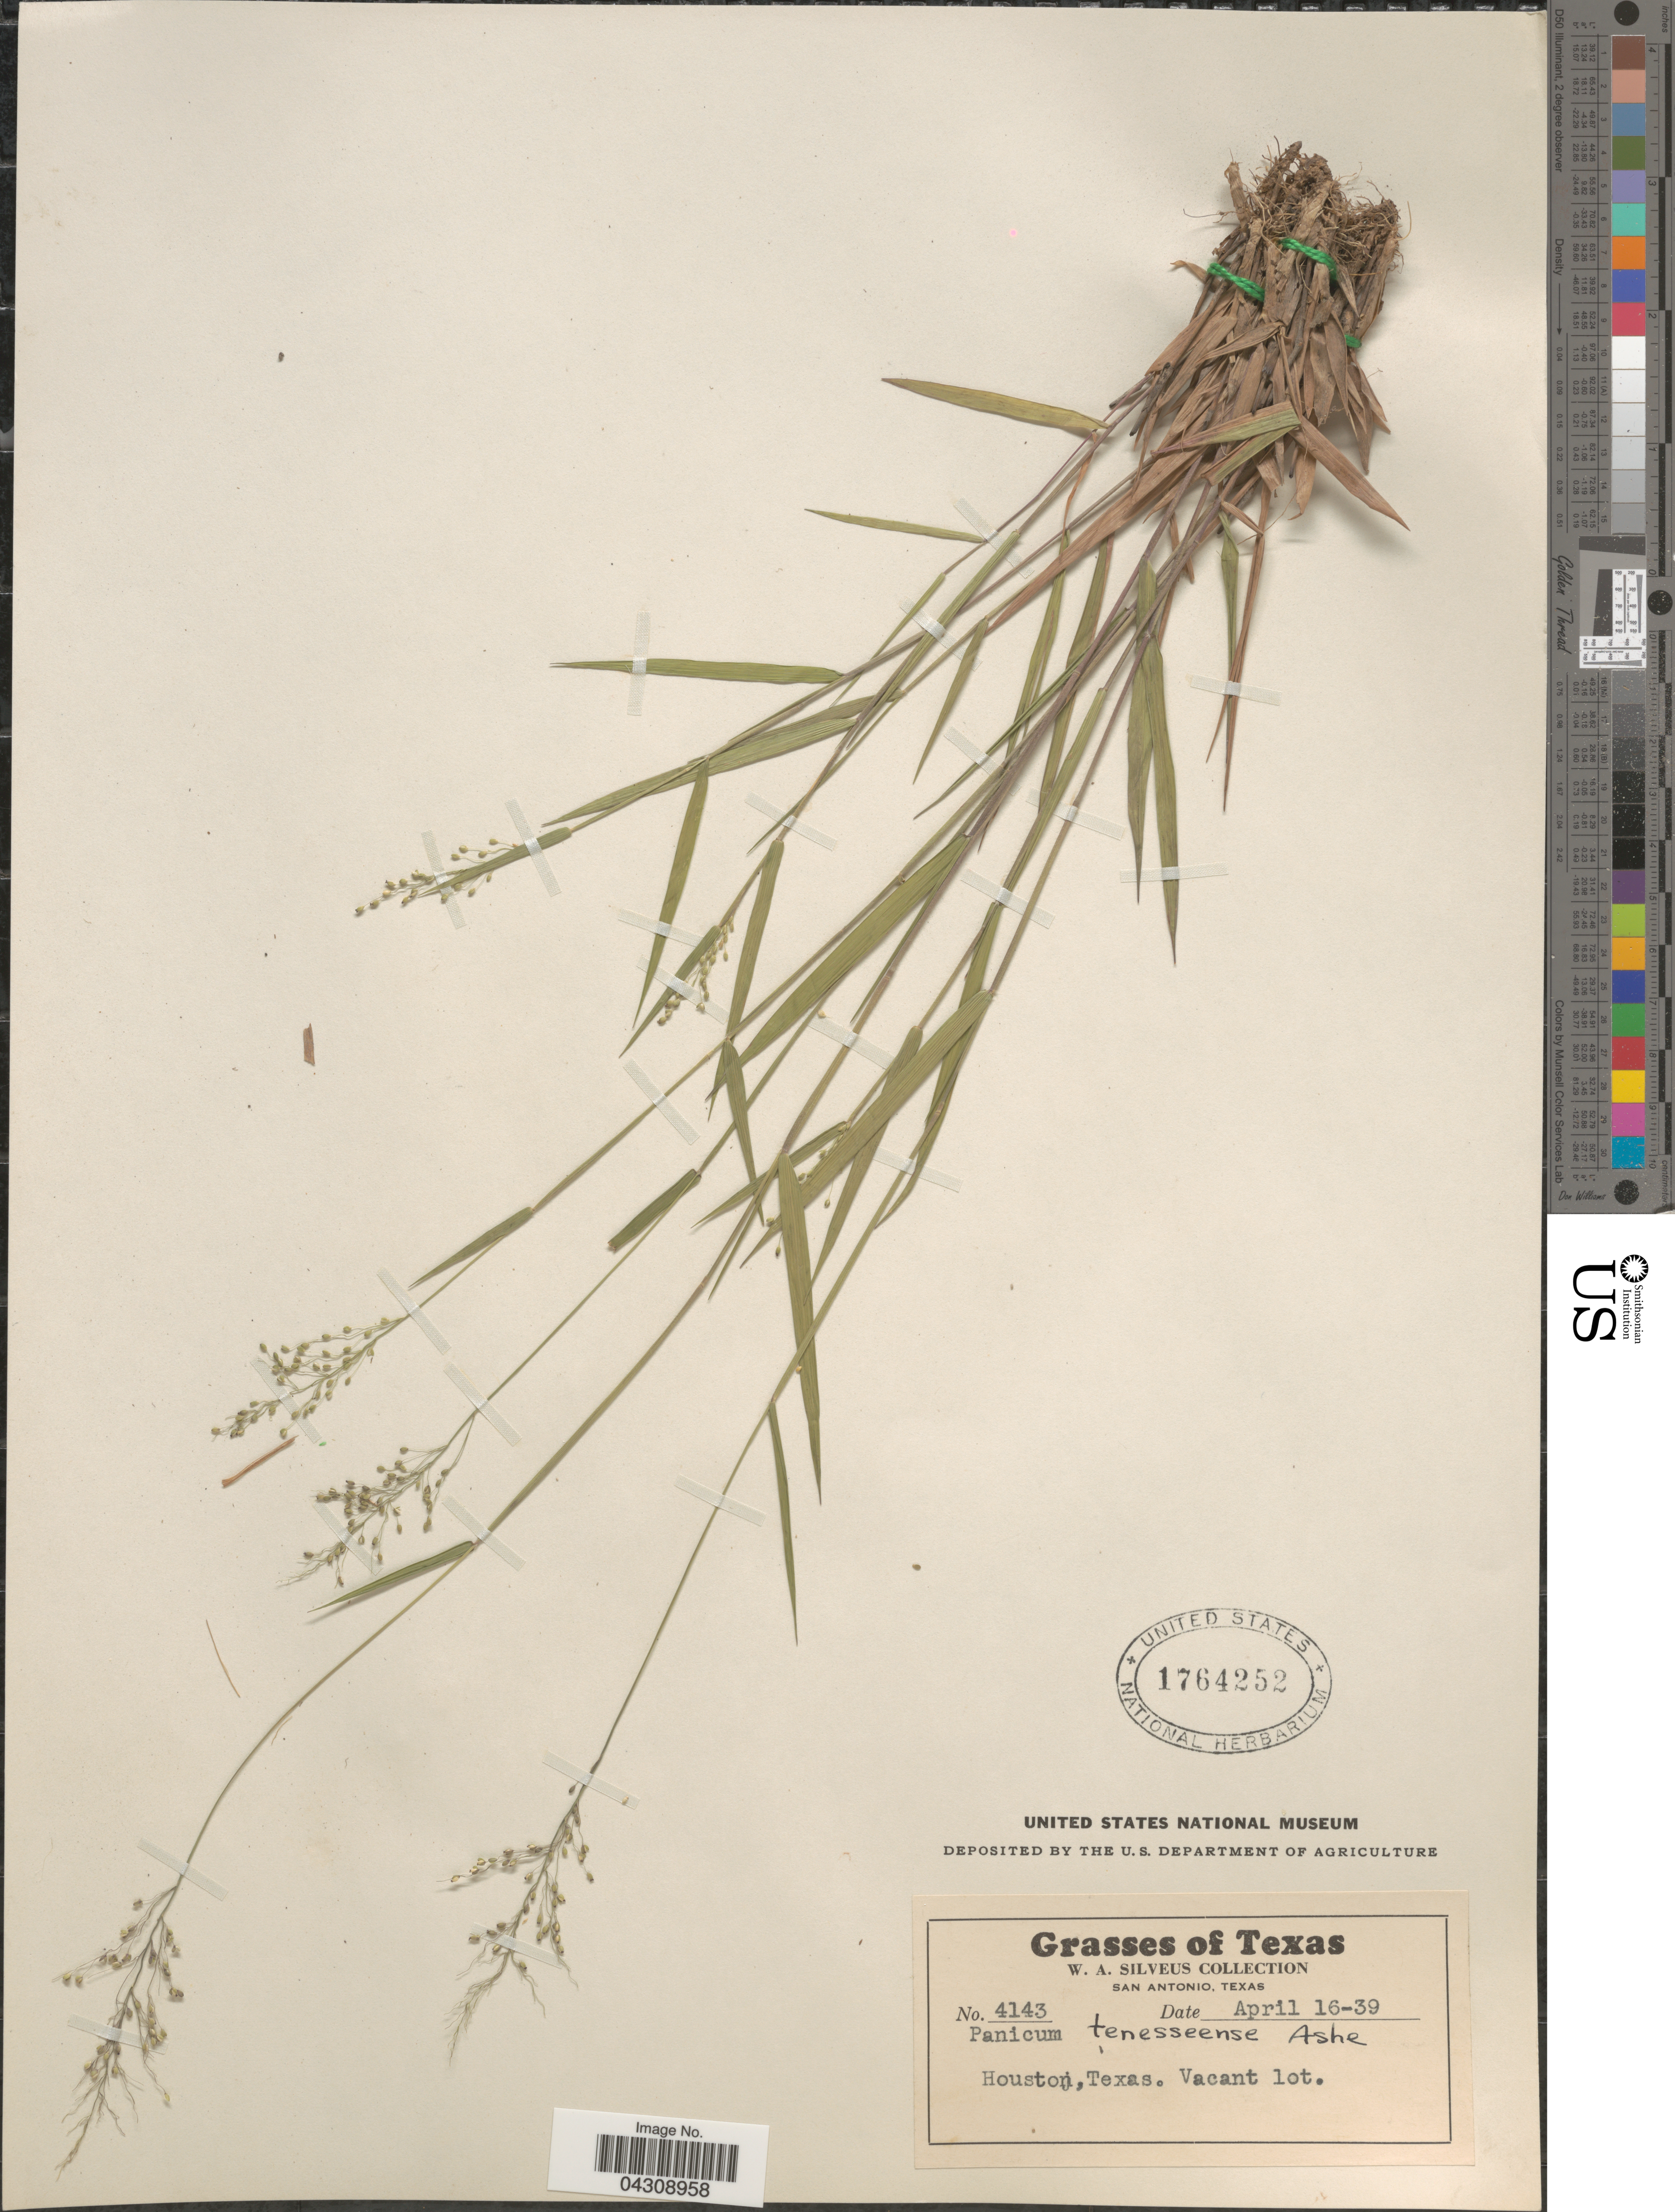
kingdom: Plantae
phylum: Tracheophyta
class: Liliopsida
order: Poales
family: Poaceae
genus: Dichanthelium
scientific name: Dichanthelium acuminatum var. acuminatum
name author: (Sw.) Gould & C.A. Clark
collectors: W. Silveus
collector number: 4143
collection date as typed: Transcribed d/m/y: 16/4/39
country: United States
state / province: Texas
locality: Houston. Vacant lot.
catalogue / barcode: US 1764252